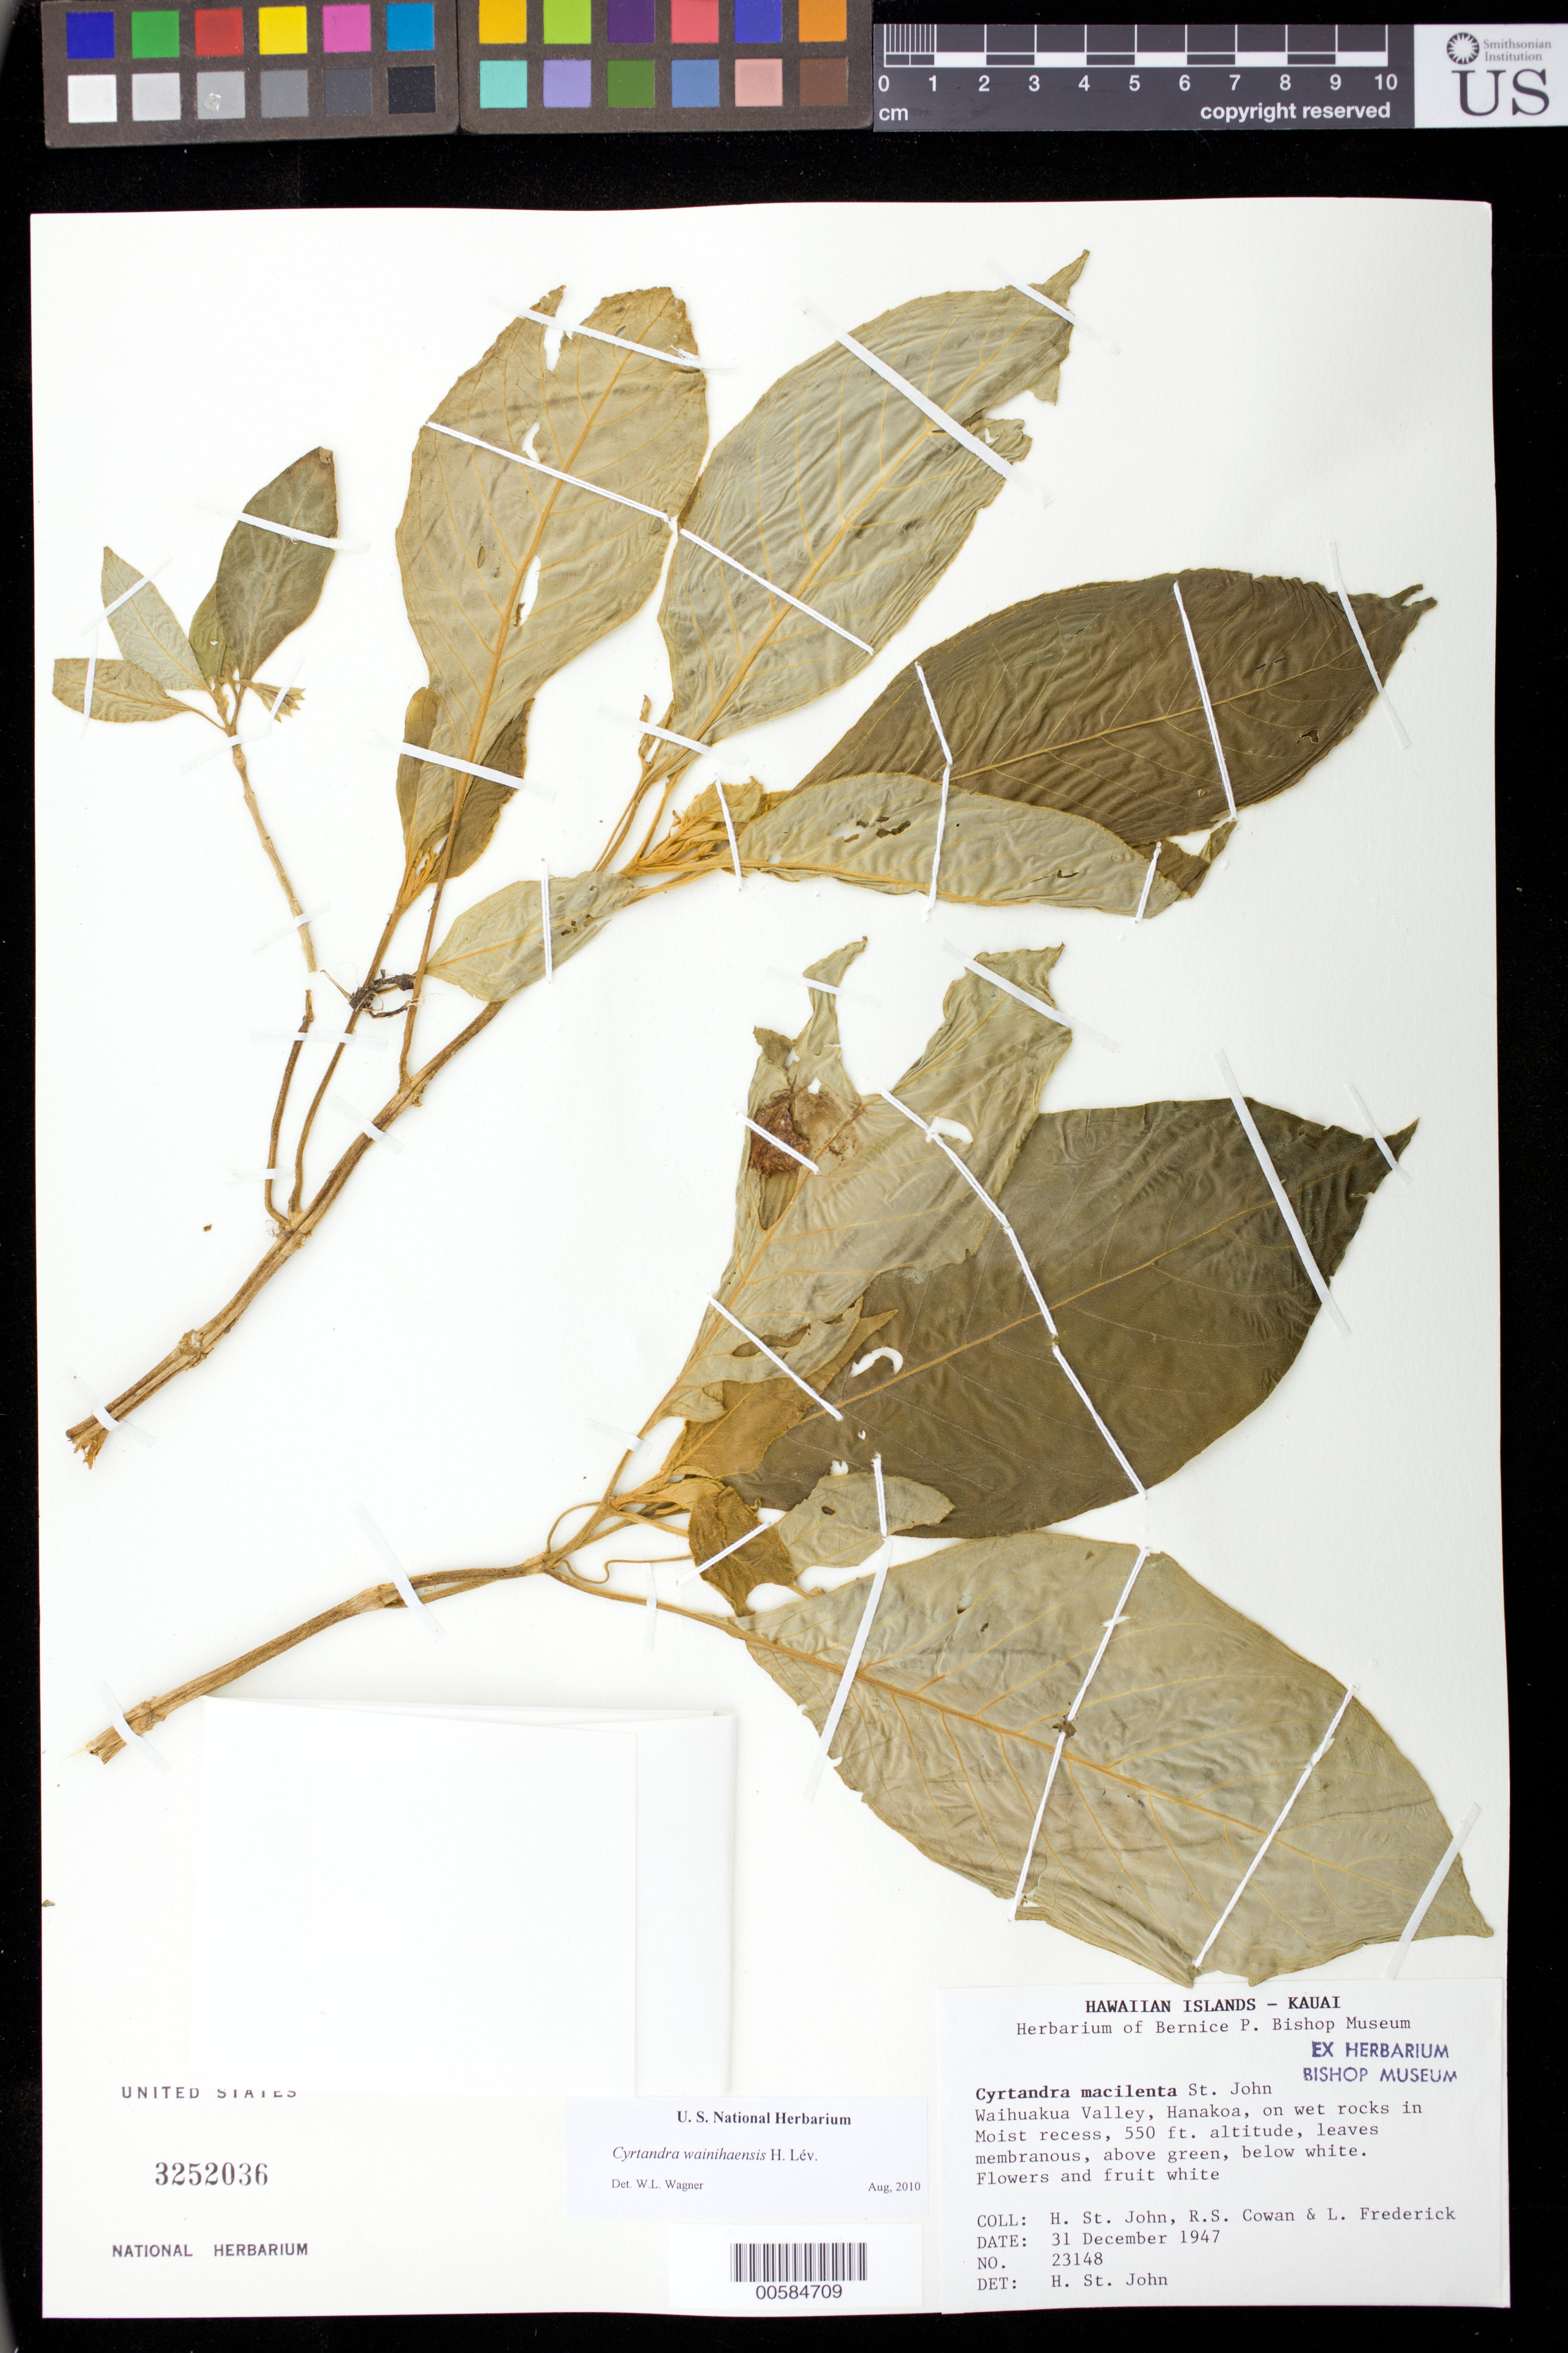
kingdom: Plantae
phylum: Tracheophyta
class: Magnoliopsida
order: Lamiales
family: Gesneriaceae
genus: Cyrtandra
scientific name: Cyrtandra wainihaensis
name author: H. Lév.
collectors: H. St. John, R. S. Cowan & L. Frederick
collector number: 23148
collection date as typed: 31 Dec 1947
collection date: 1947-12-31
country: United States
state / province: Hawaii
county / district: Kauai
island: Kaua'i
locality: Waihuakua Valley, Hanakoa.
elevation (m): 168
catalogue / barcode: US 3252036